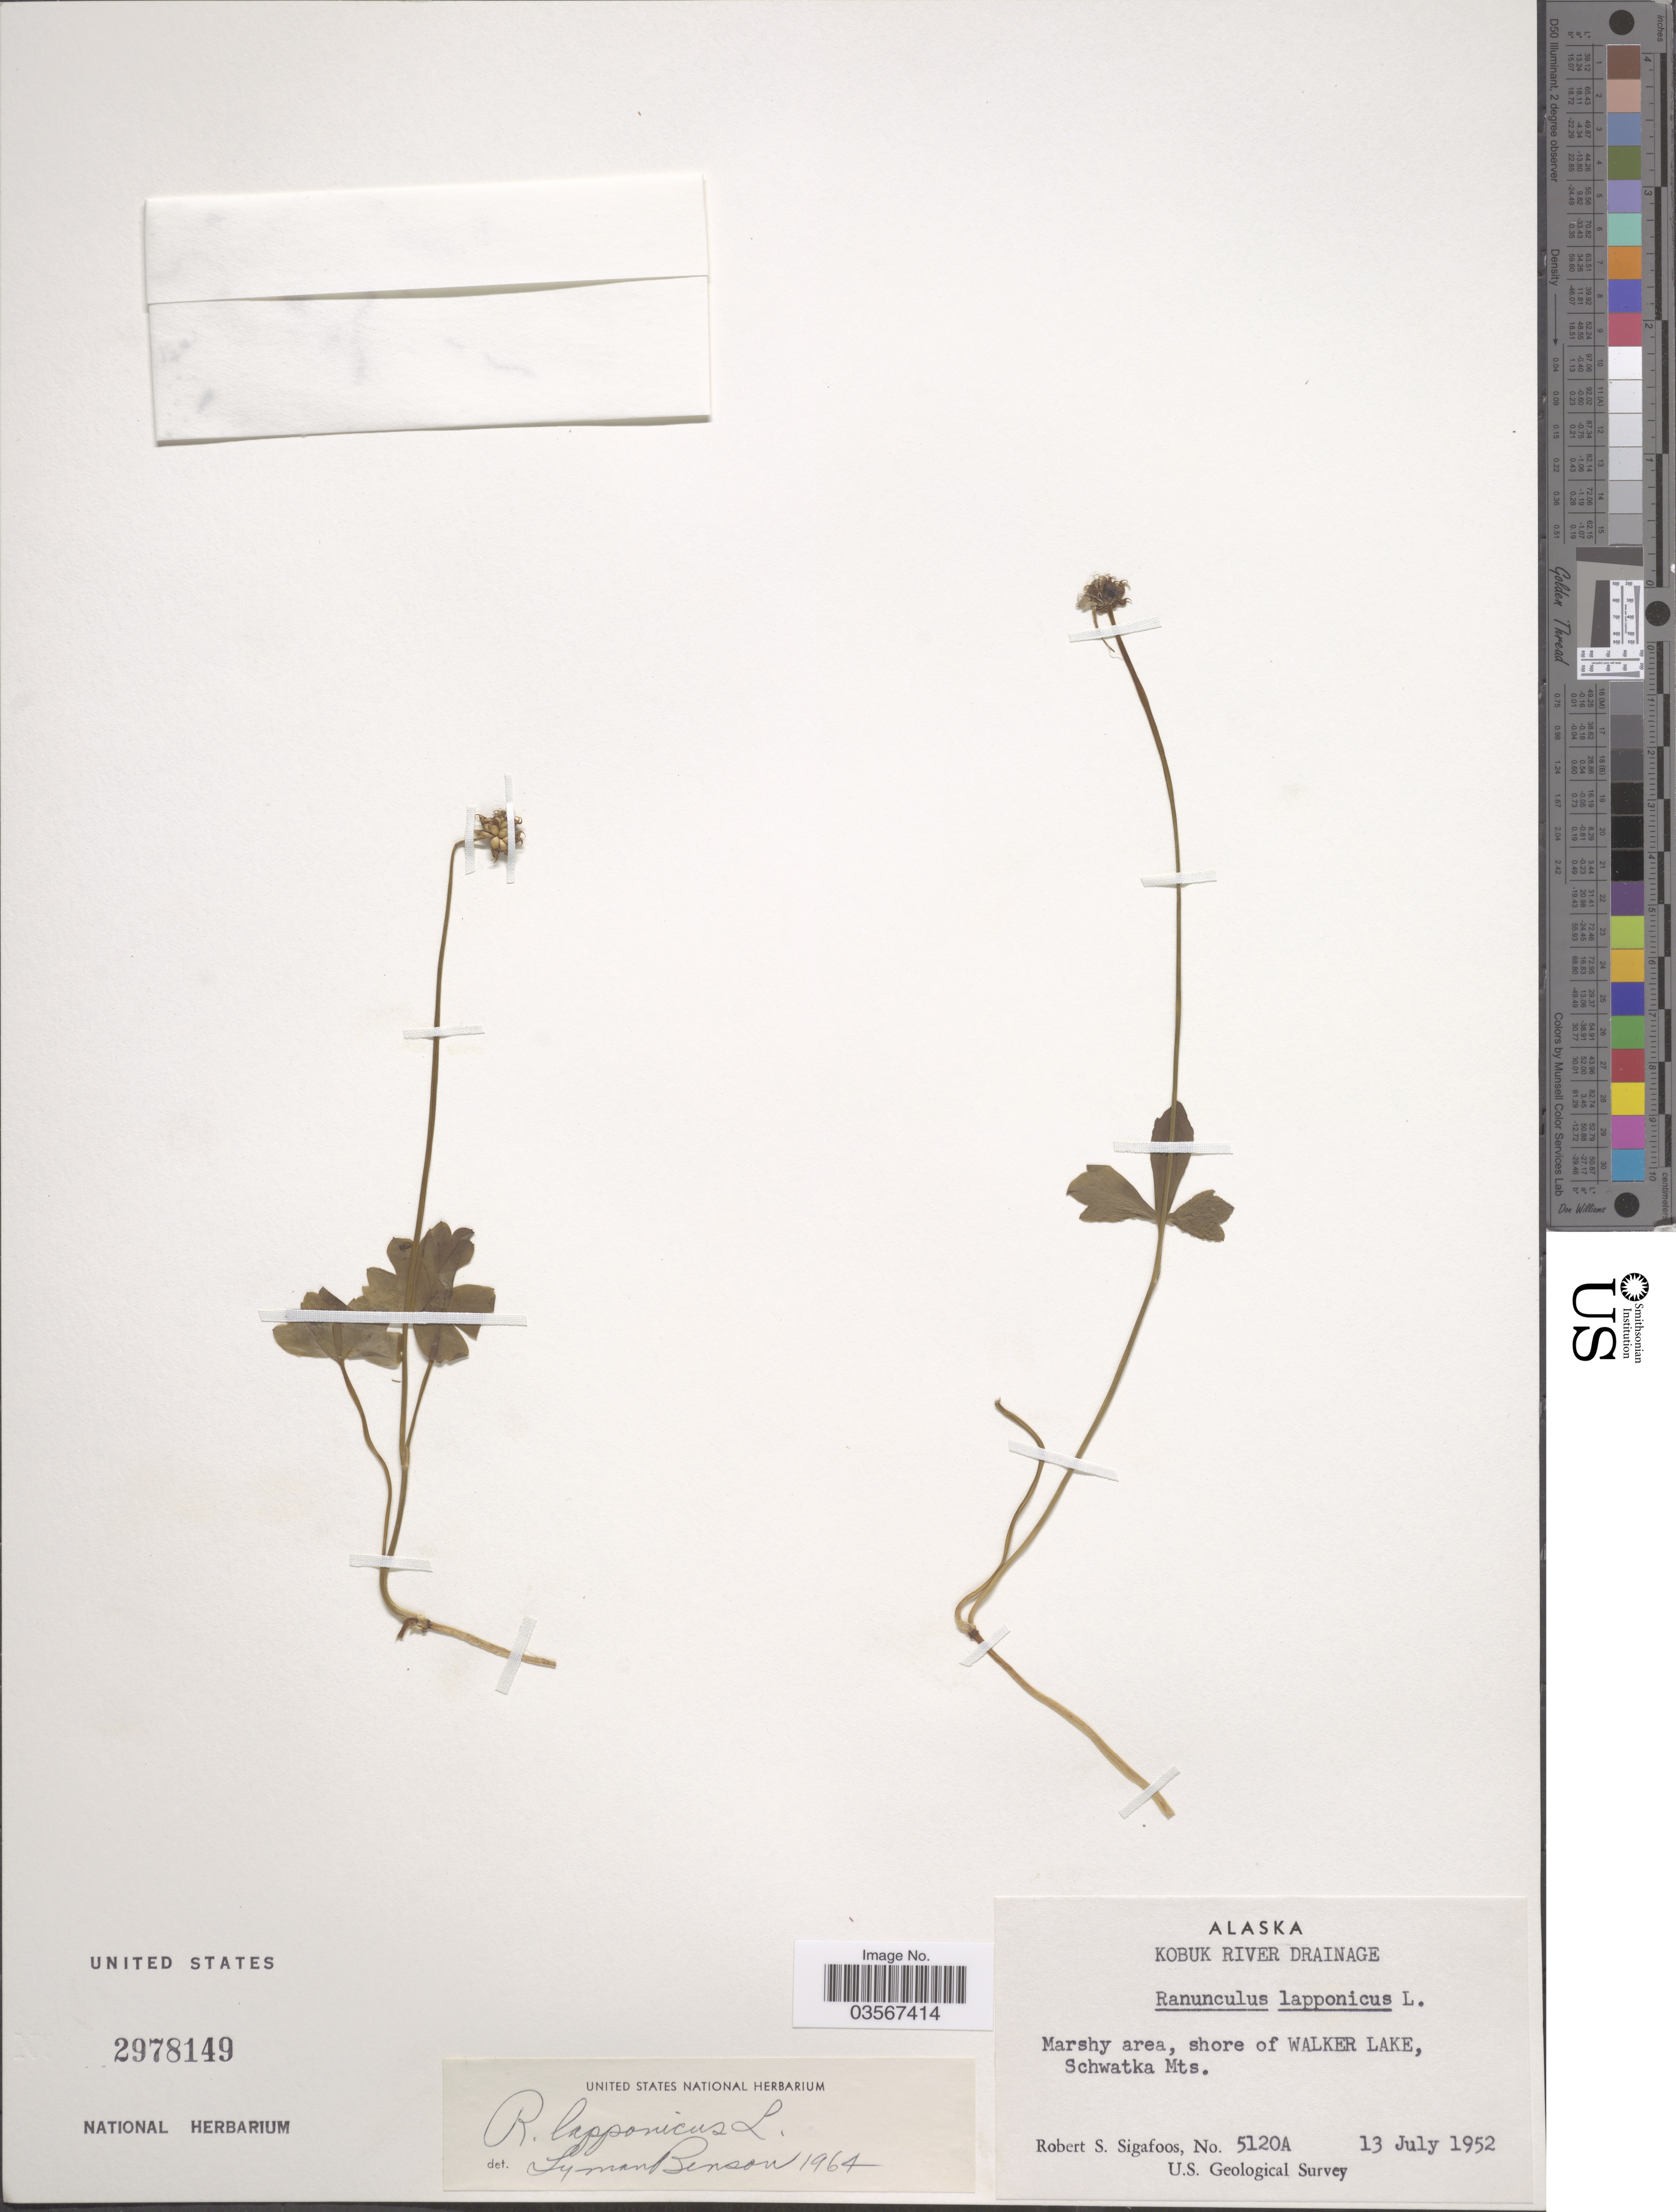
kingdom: Plantae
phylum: Tracheophyta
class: Magnoliopsida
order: Ranunculales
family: Ranunculaceae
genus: Ranunculus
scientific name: Ranunculus lapponicus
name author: L.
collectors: R. Sigafoos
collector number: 5120A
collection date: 1952-07-13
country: United States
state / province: Alaska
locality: Kobuk River Drainage. Marshy area, shore of Walker Lake, Schwatka Mts.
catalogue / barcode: US 2978149